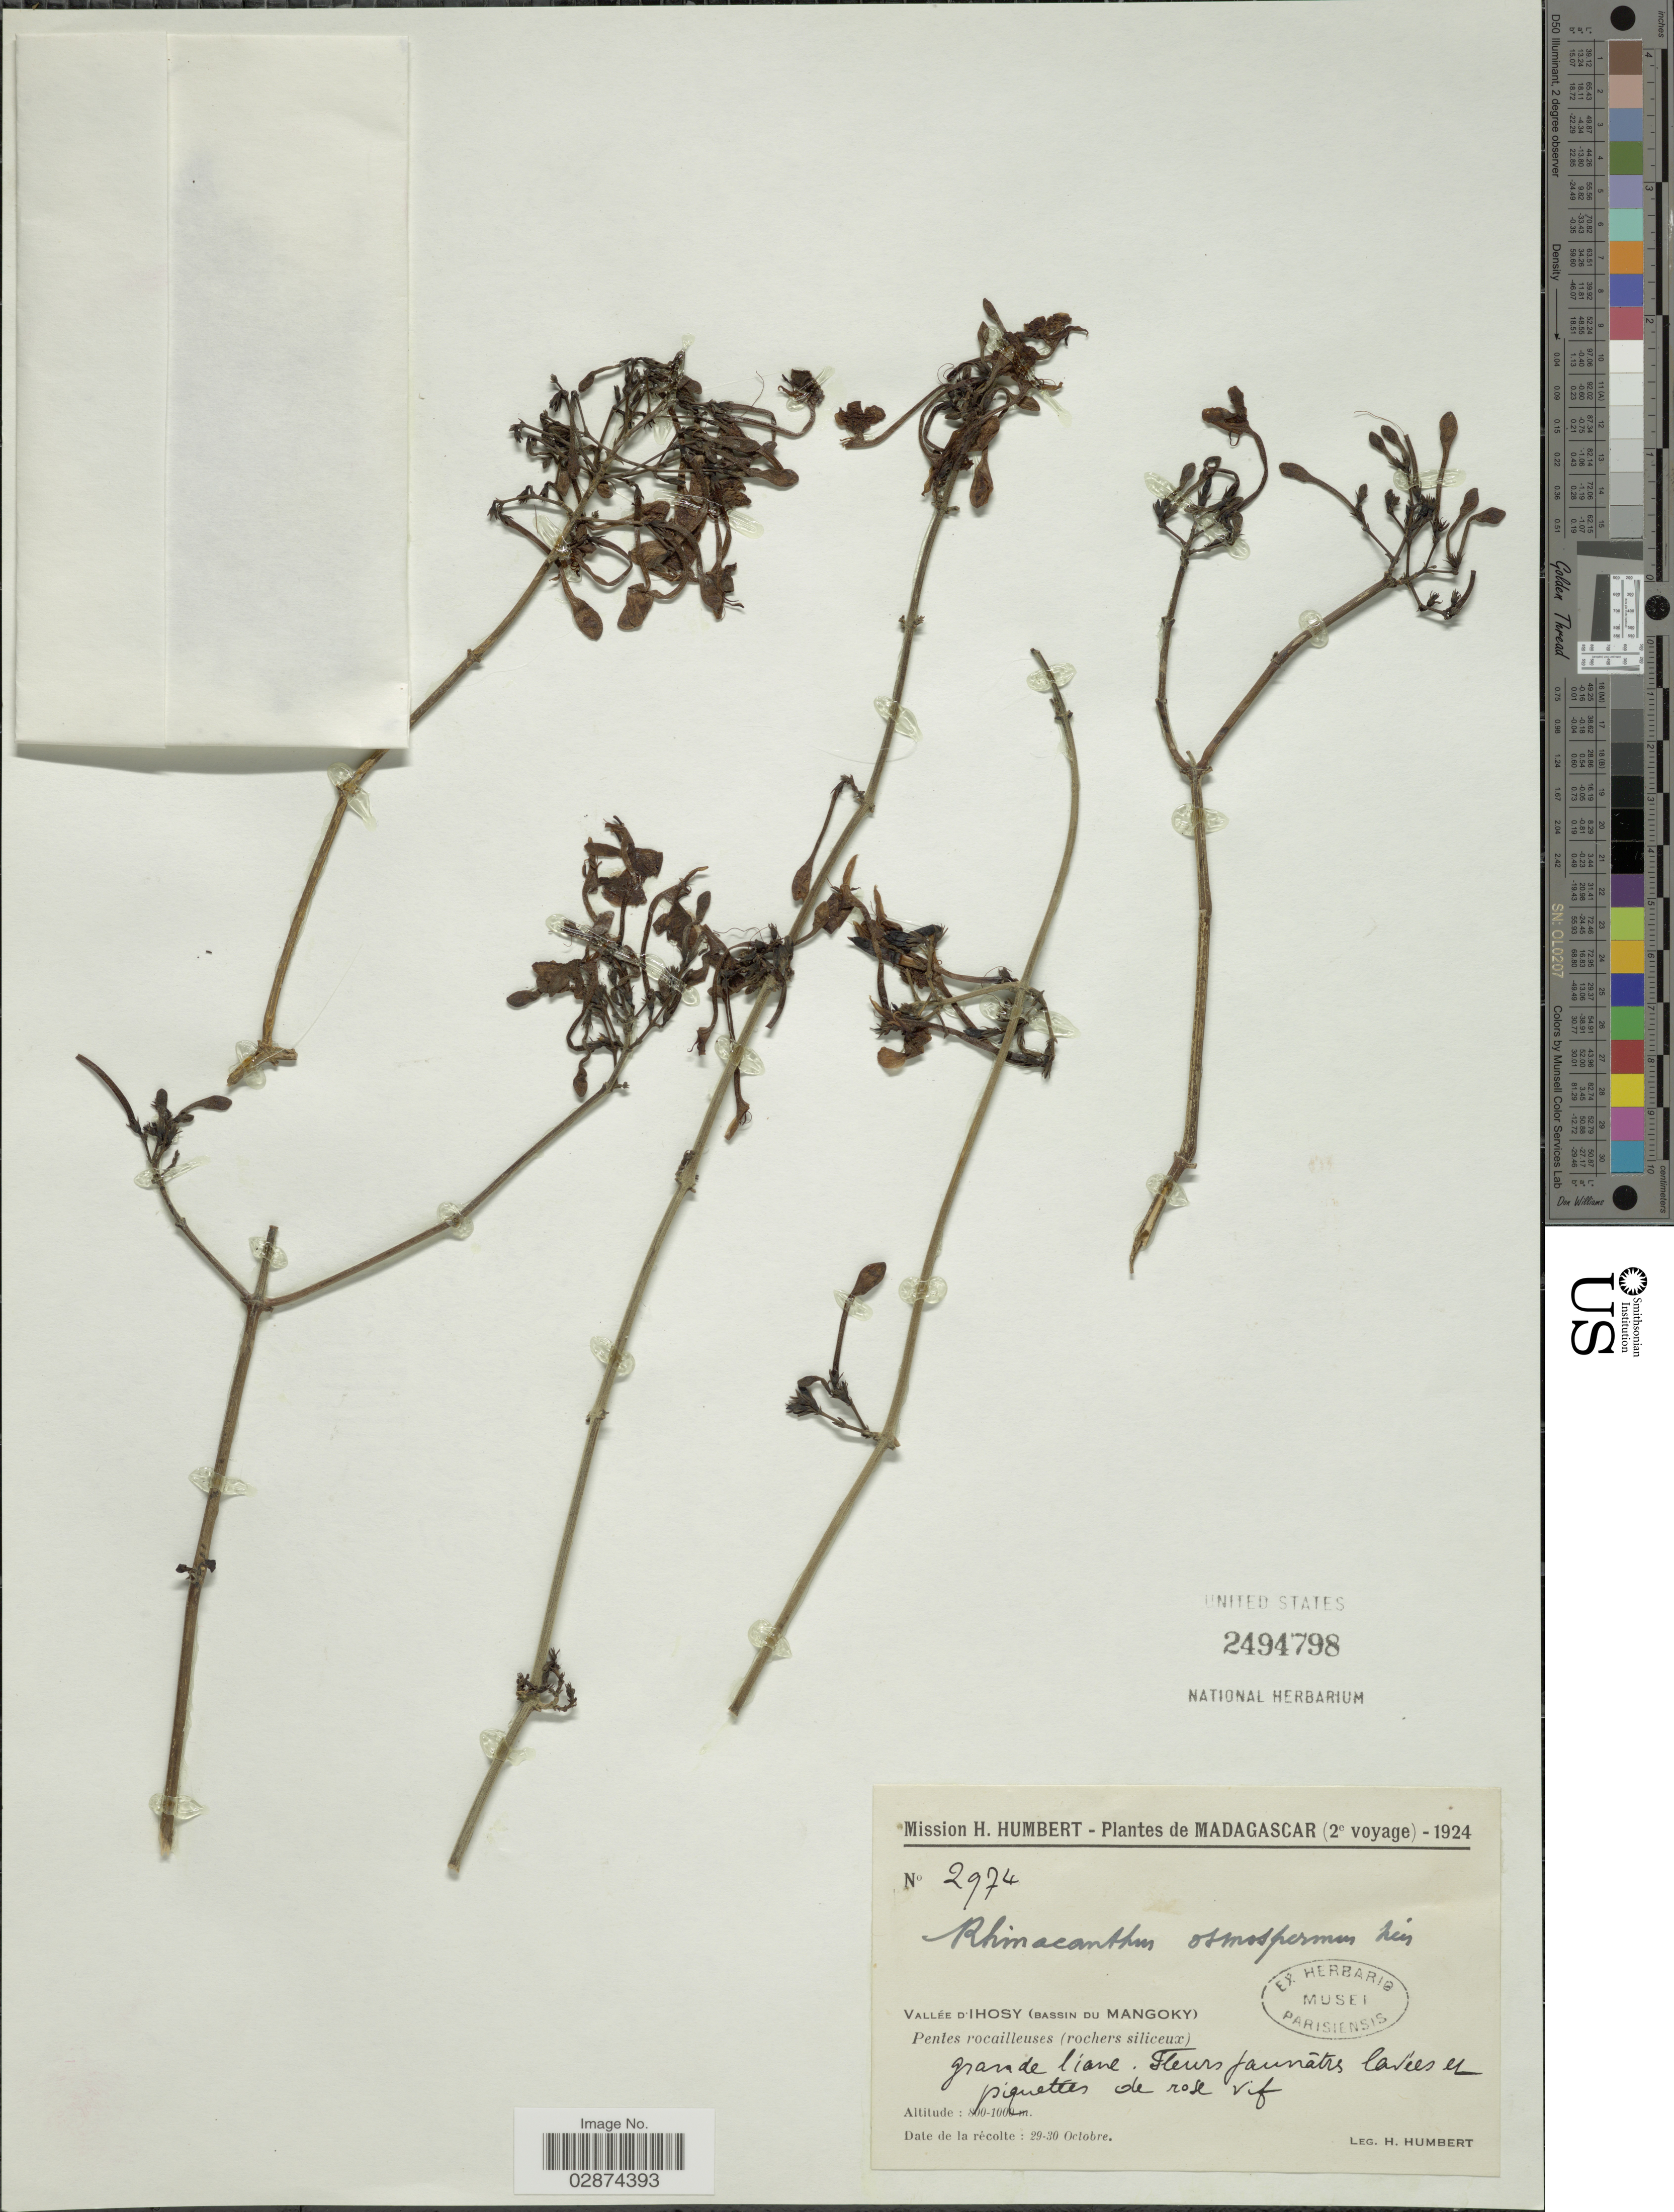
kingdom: Plantae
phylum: Tracheophyta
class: Magnoliopsida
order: Lamiales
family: Acanthaceae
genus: Rhinacanthus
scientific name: Rhinacanthus osmospermus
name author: Bojer ex Nees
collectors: H. Humbert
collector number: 2974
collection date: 1924-10-29/1924-10-30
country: Madagascar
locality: Vallée d'Ihosy (Bassin du Mangoky). Pentes rocailleuses (rochers siliceux).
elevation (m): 800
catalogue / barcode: US 2494798